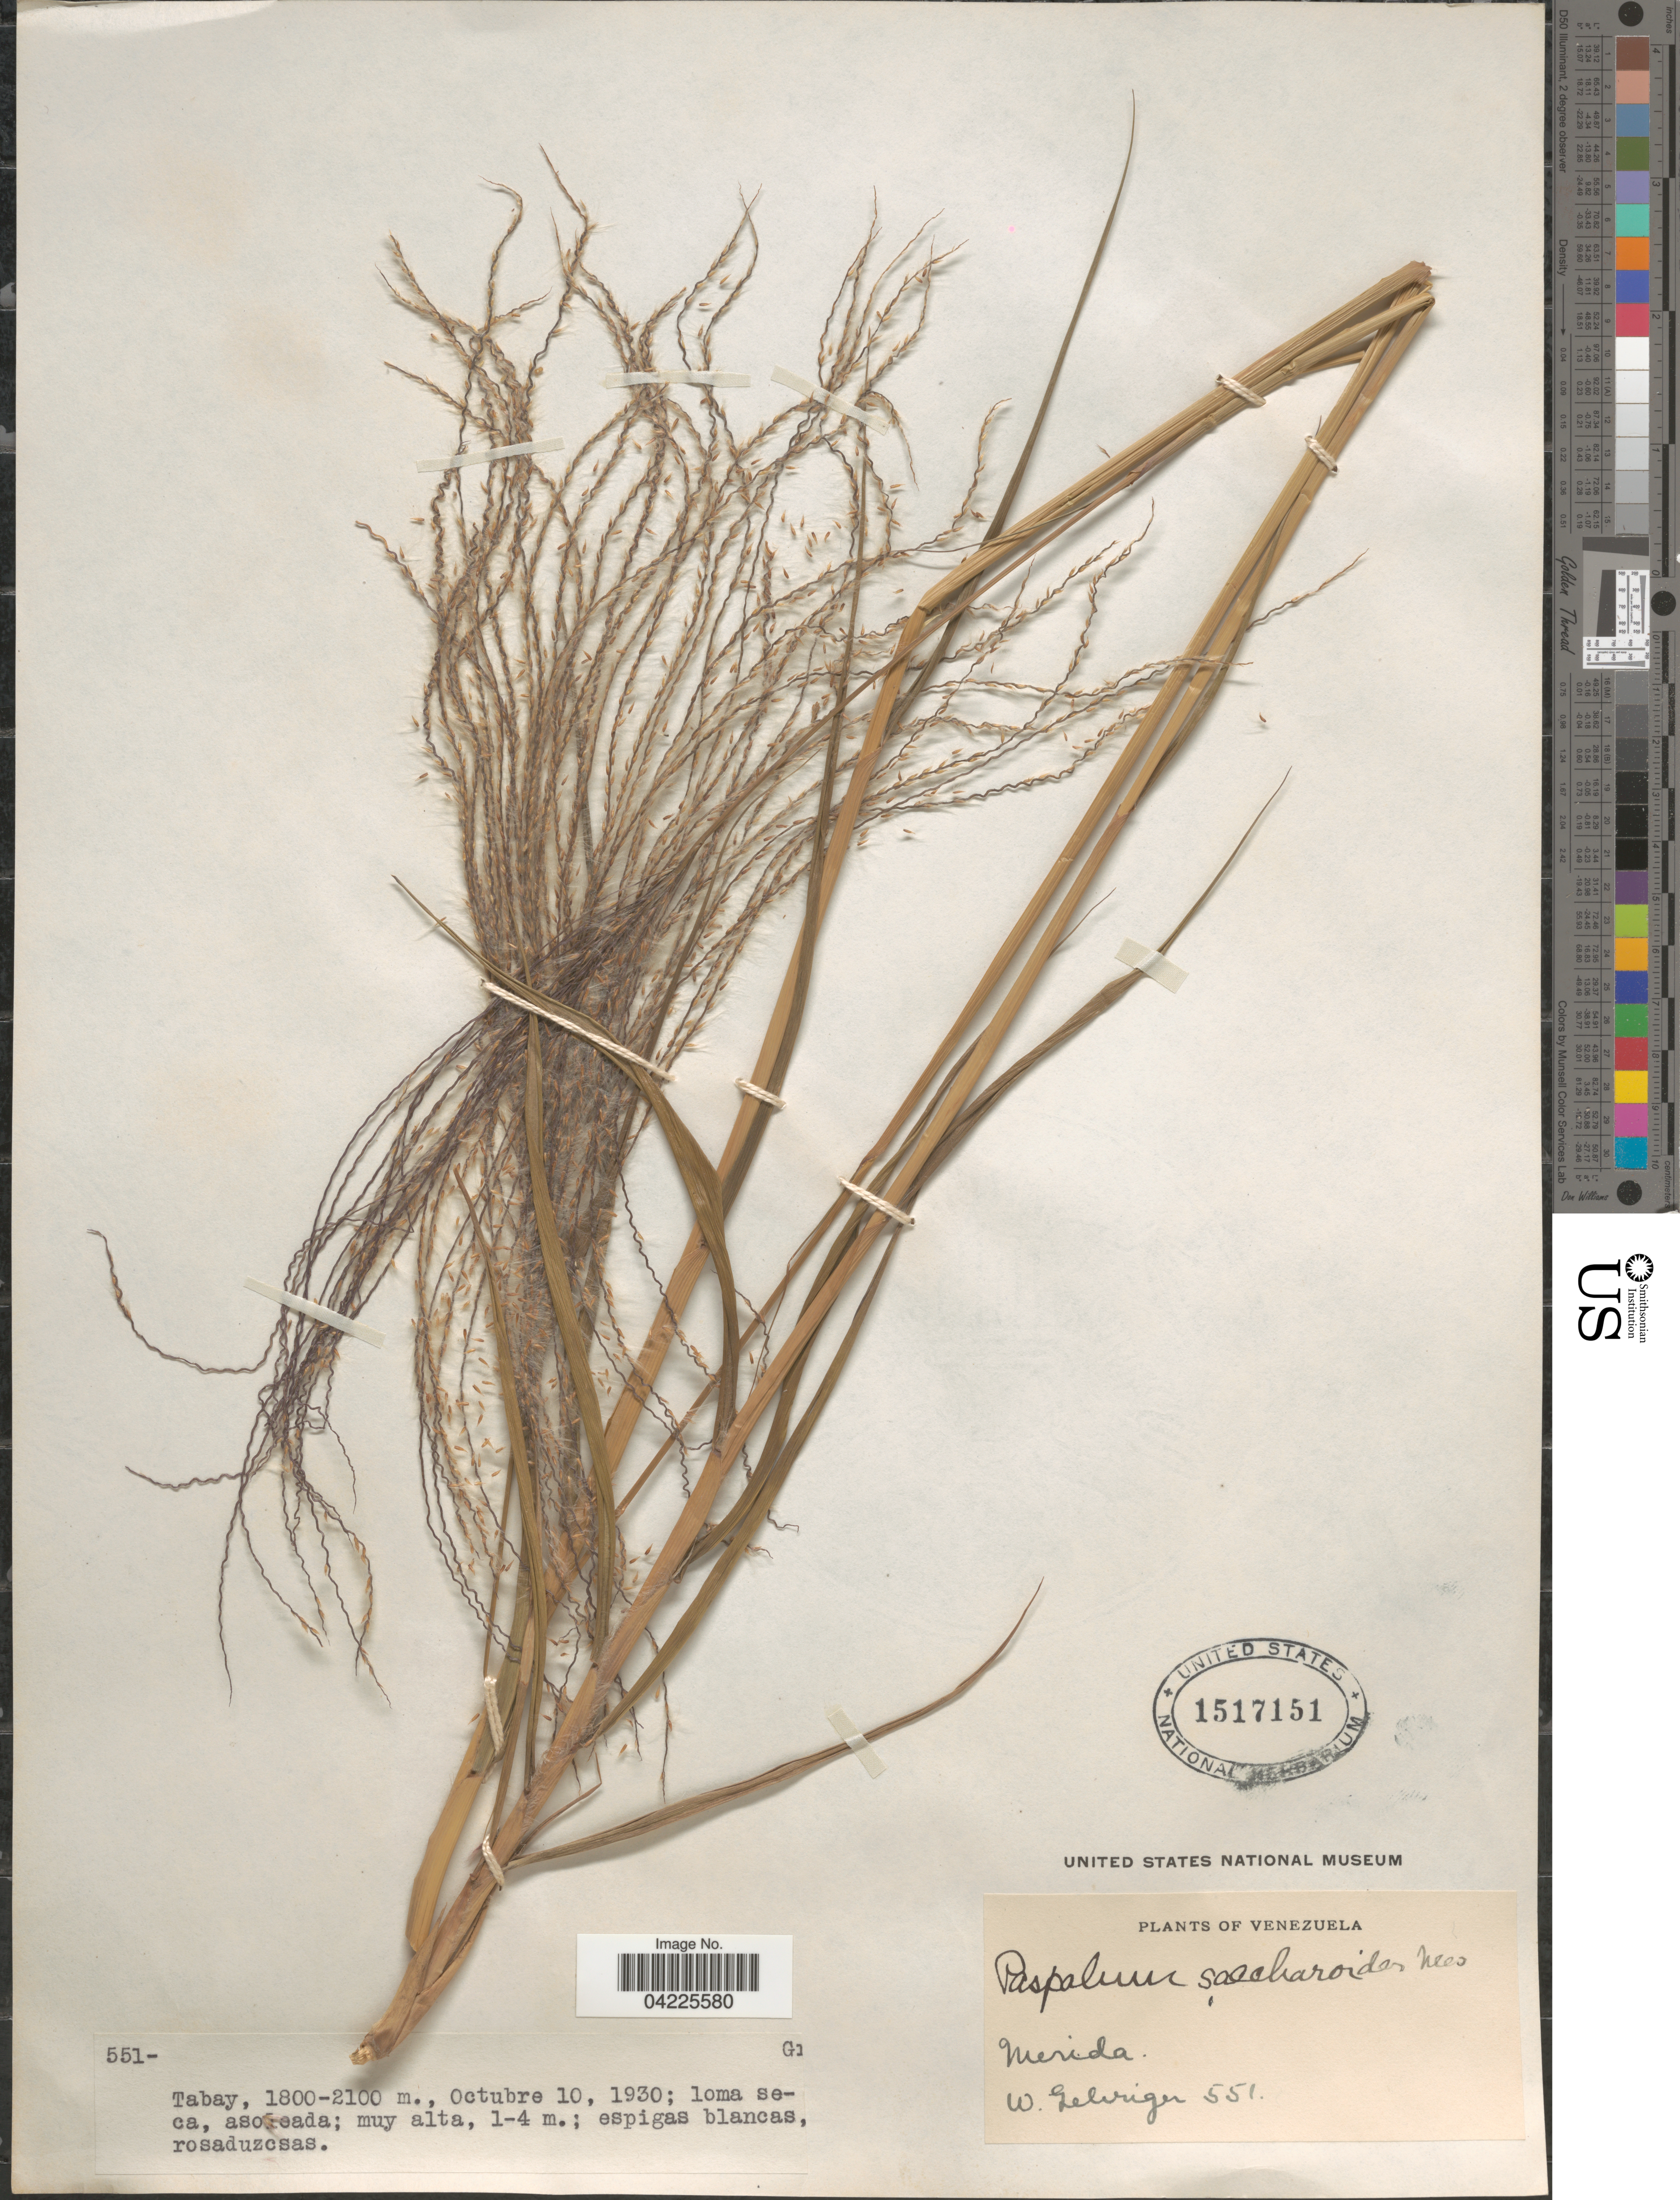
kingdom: Plantae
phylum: Tracheophyta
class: Liliopsida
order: Poales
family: Poaceae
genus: Paspalum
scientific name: Paspalum saccharoides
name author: Nees ex Trin.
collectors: W. Gehriger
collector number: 551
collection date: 1930-10-10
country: Venezuela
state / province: Merida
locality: Tabay.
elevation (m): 1800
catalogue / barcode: US 1517151